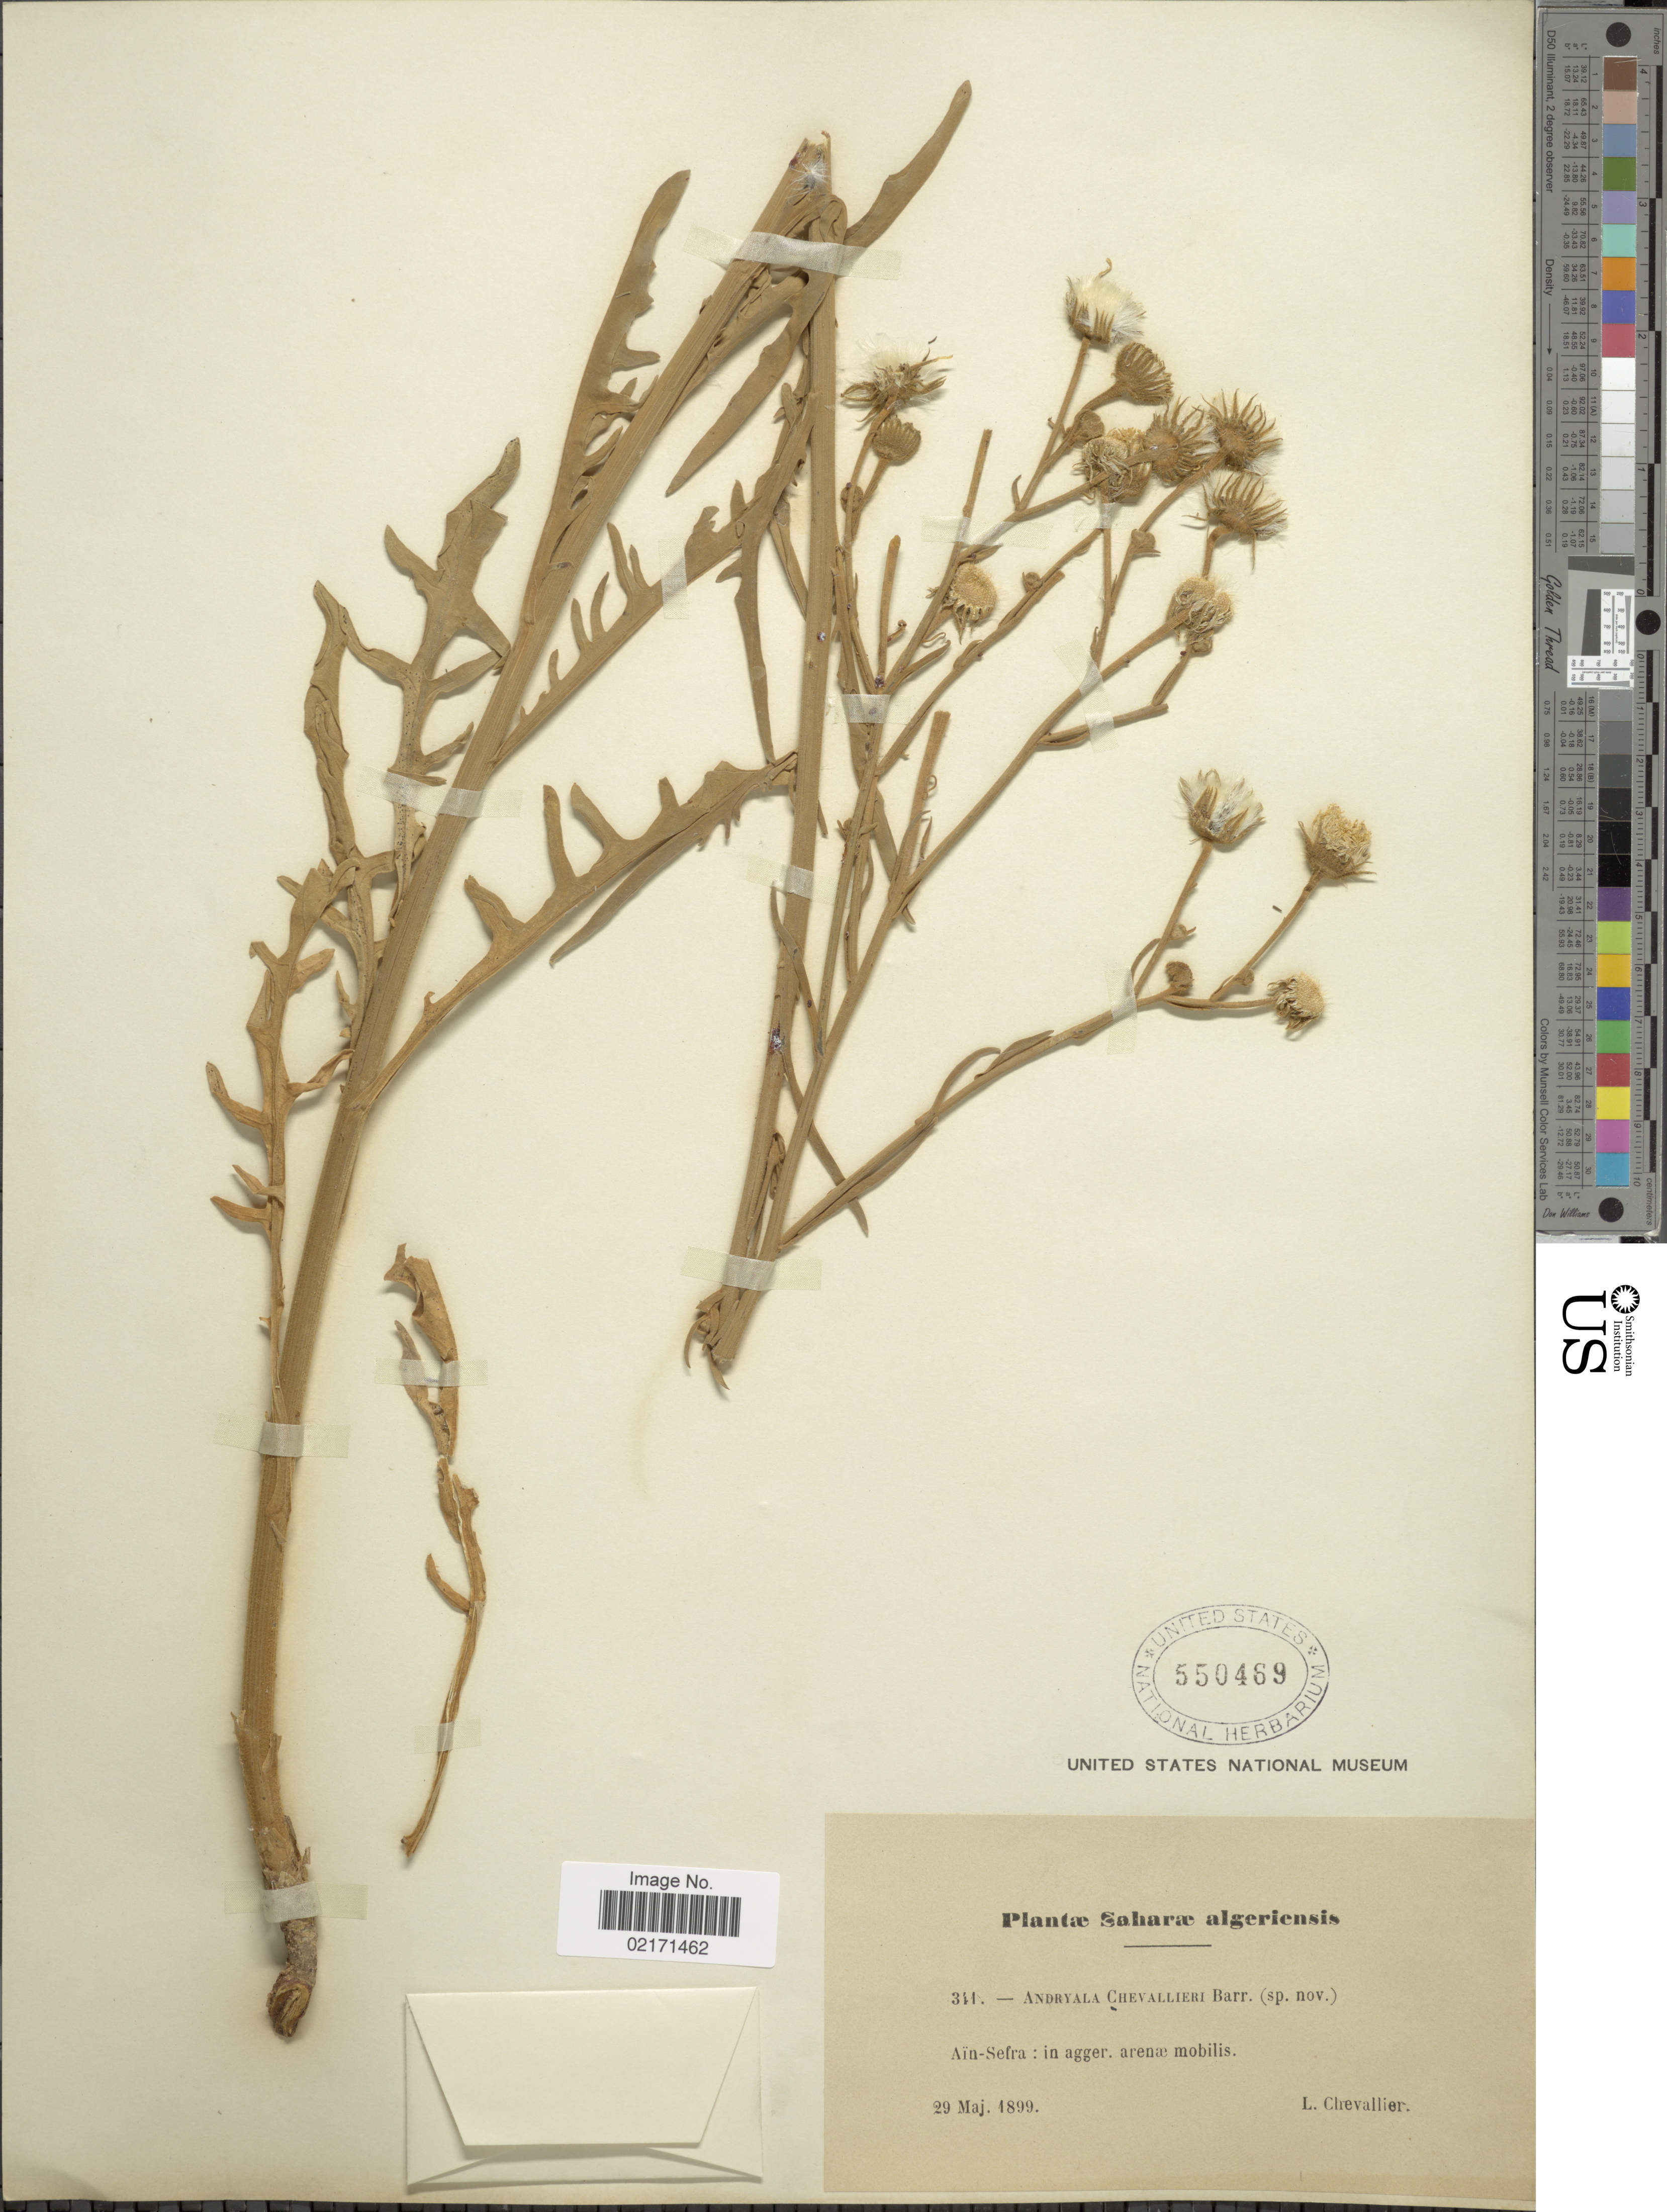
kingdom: Plantae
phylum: Tracheophyta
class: Magnoliopsida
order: Asterales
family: Asteraceae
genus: Andryala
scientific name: Andryala chevallieri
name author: L. Chevall.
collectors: L. Chevallier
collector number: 311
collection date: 1899-05-29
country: Algeria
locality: Ain-Sefra: in agger, arenae mobilis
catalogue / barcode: US 550469